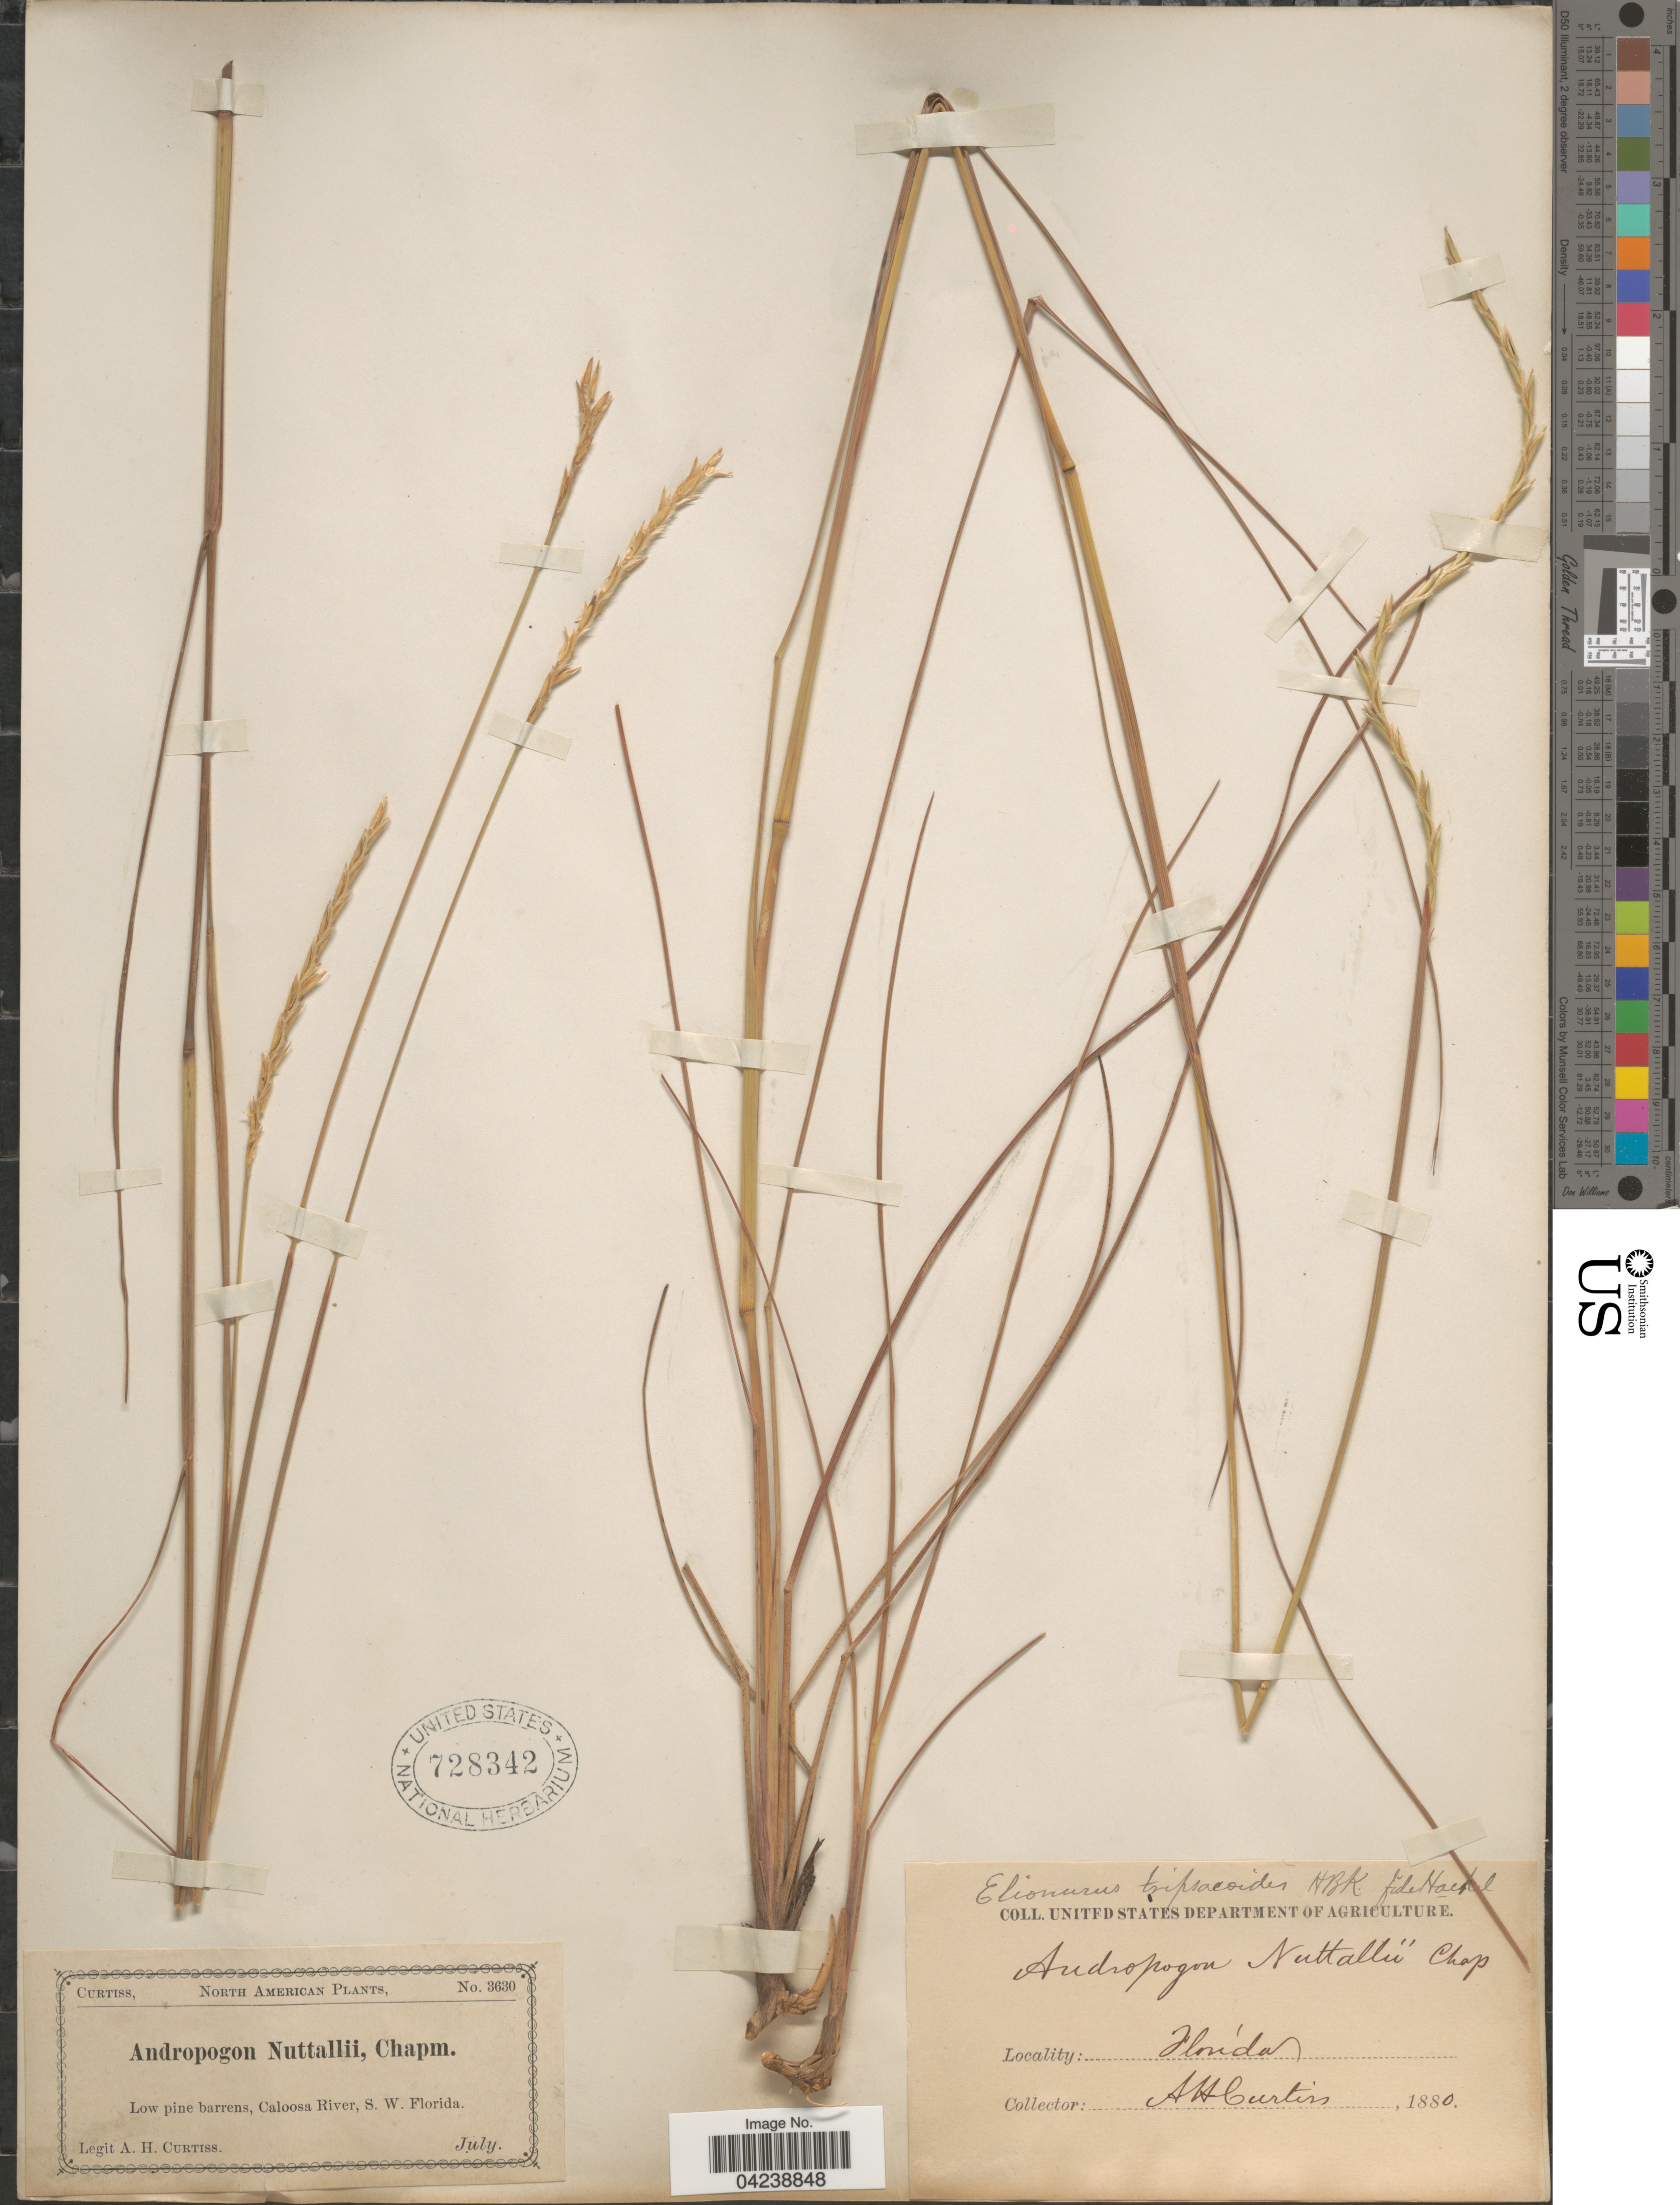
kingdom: Plantae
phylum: Tracheophyta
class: Liliopsida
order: Poales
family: Poaceae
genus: Elionurus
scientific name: Elionurus tripsacoides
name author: Humb. & Bonpl. ex Willd.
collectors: A. H. Curtiss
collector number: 3630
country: United States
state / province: Florida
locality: Low pine barrens, Caloosa River, S.W. Florida.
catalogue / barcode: US 728342